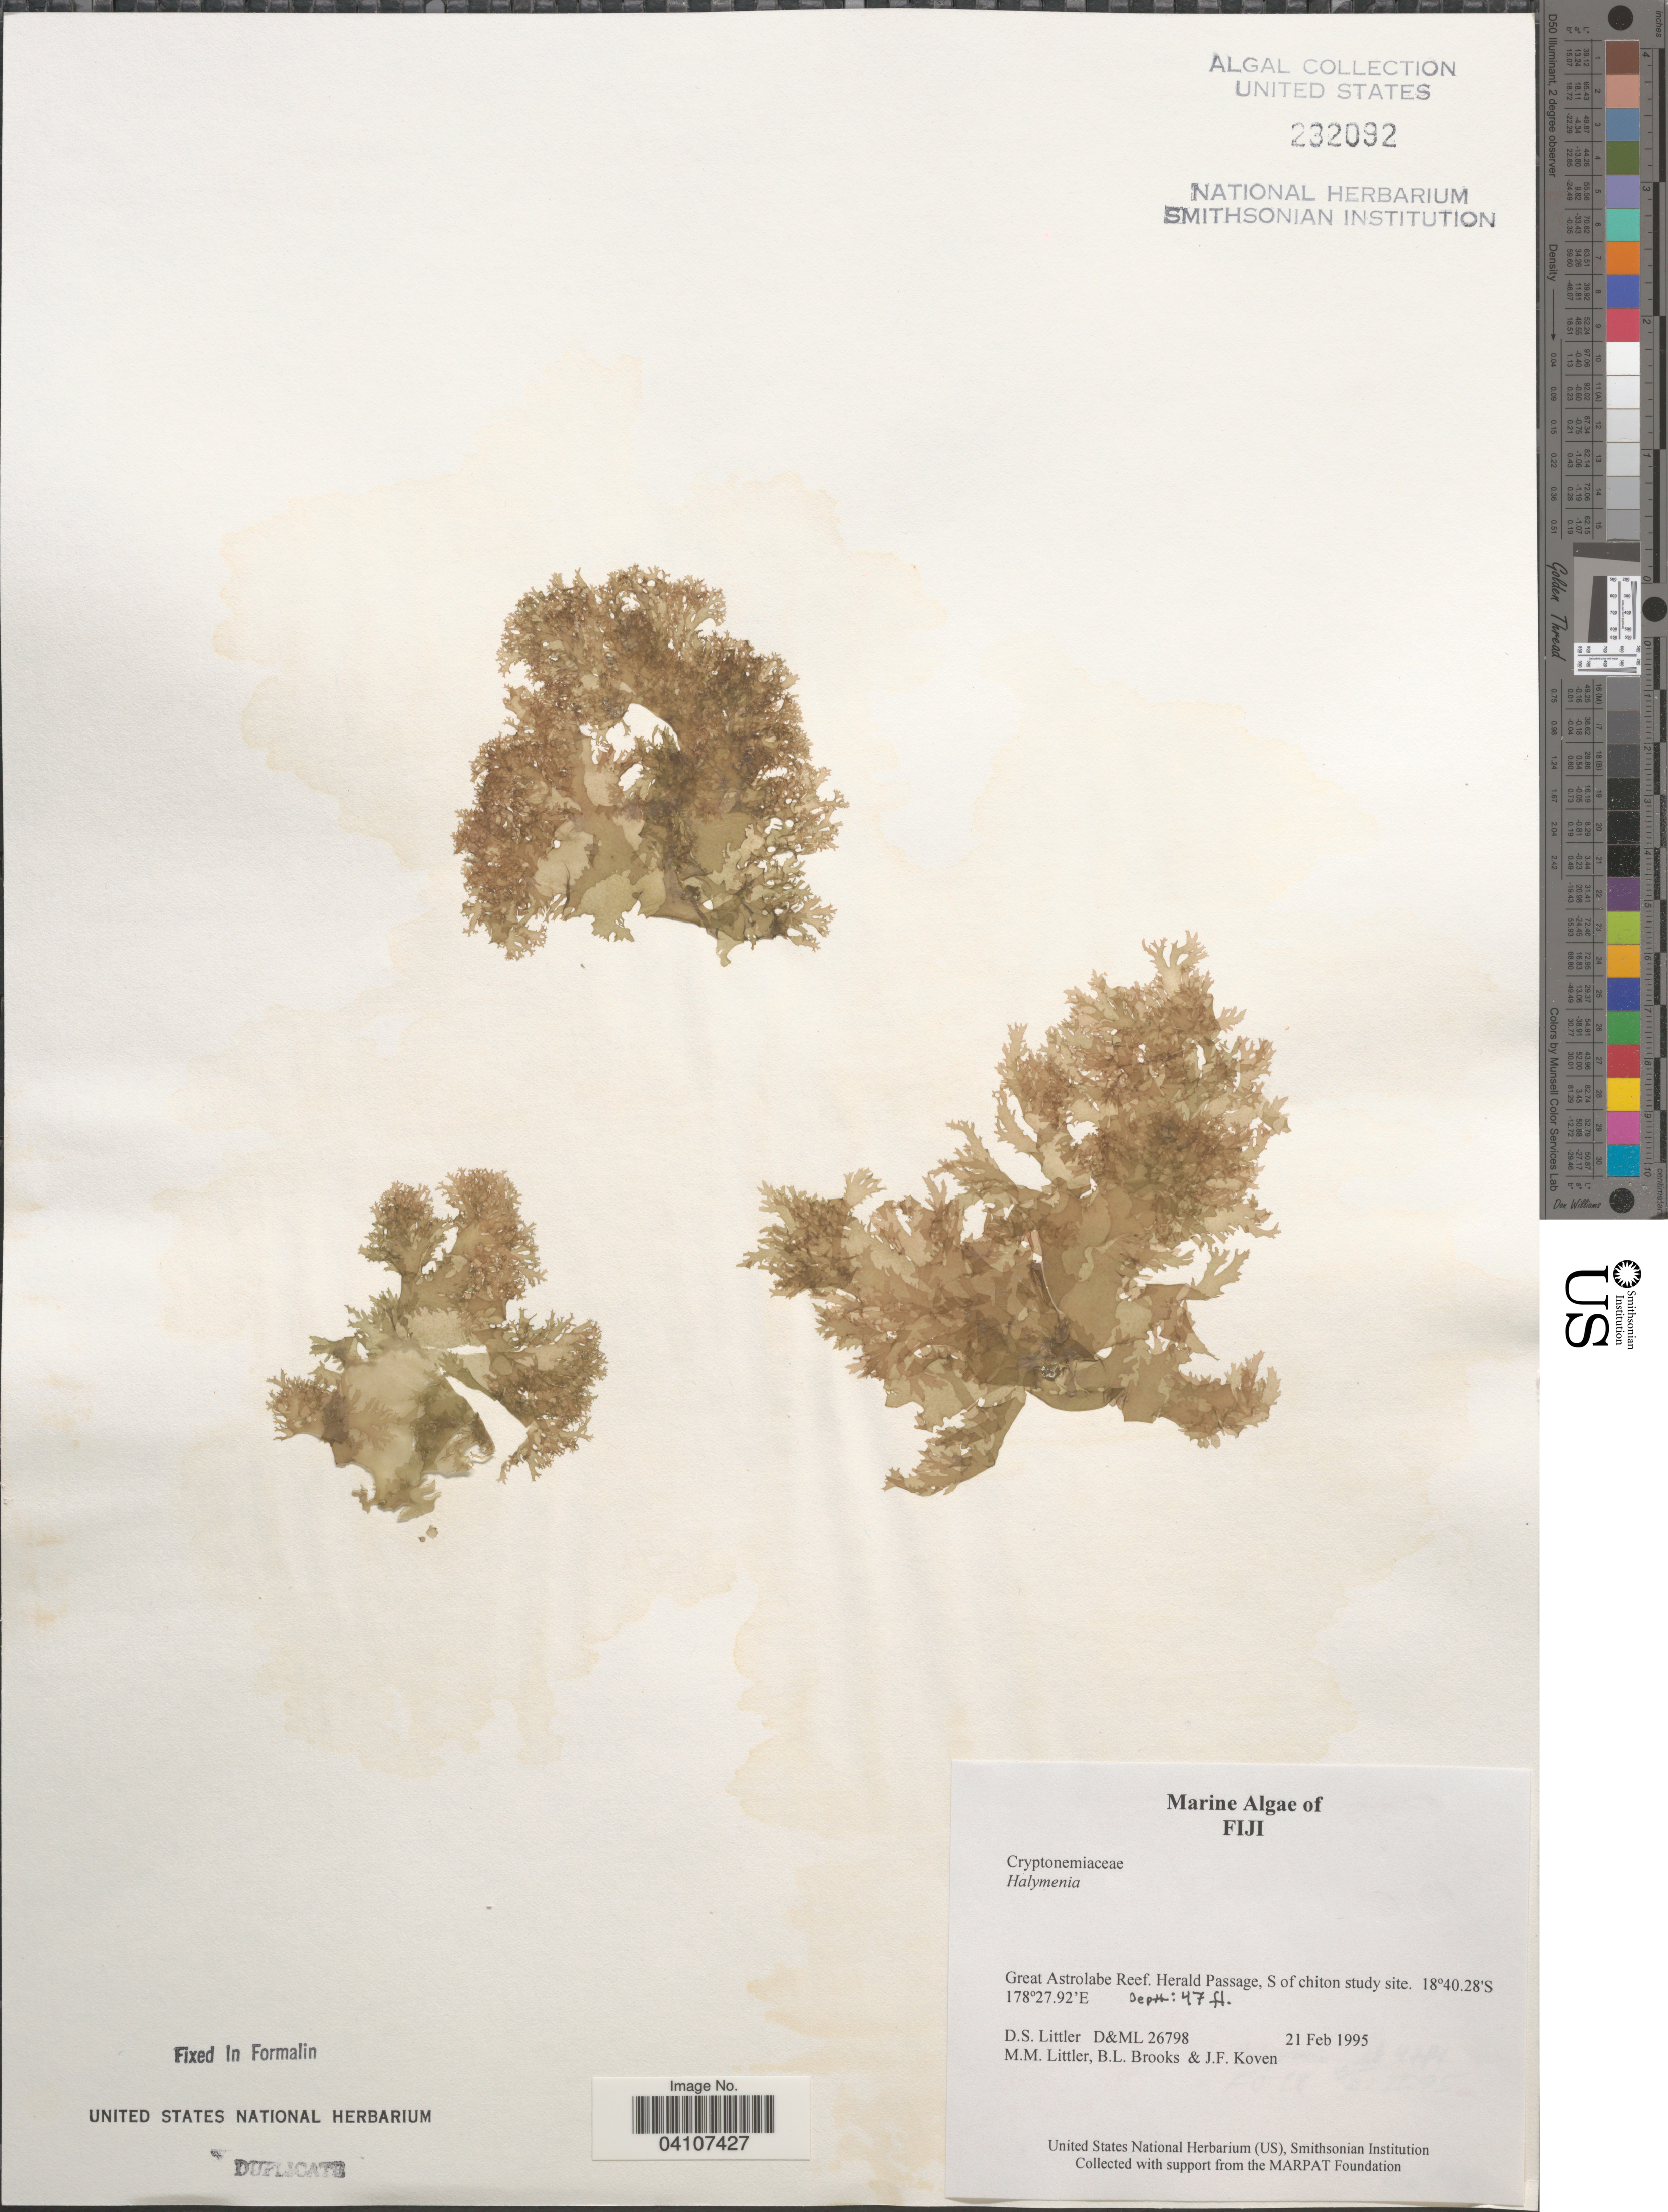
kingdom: Plantae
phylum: Rhodophyta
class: Florideophyceae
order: Halymeniales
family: Halymeniaceae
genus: Halymenia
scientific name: Halymenia sp.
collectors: D. S. Littler, B. Brooks & J. Koven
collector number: D&ML 26798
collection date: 1995-02-21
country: Fiji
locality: Great Astrolabe Reef. Herald Passage, S of chiton study site.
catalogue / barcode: US 232092